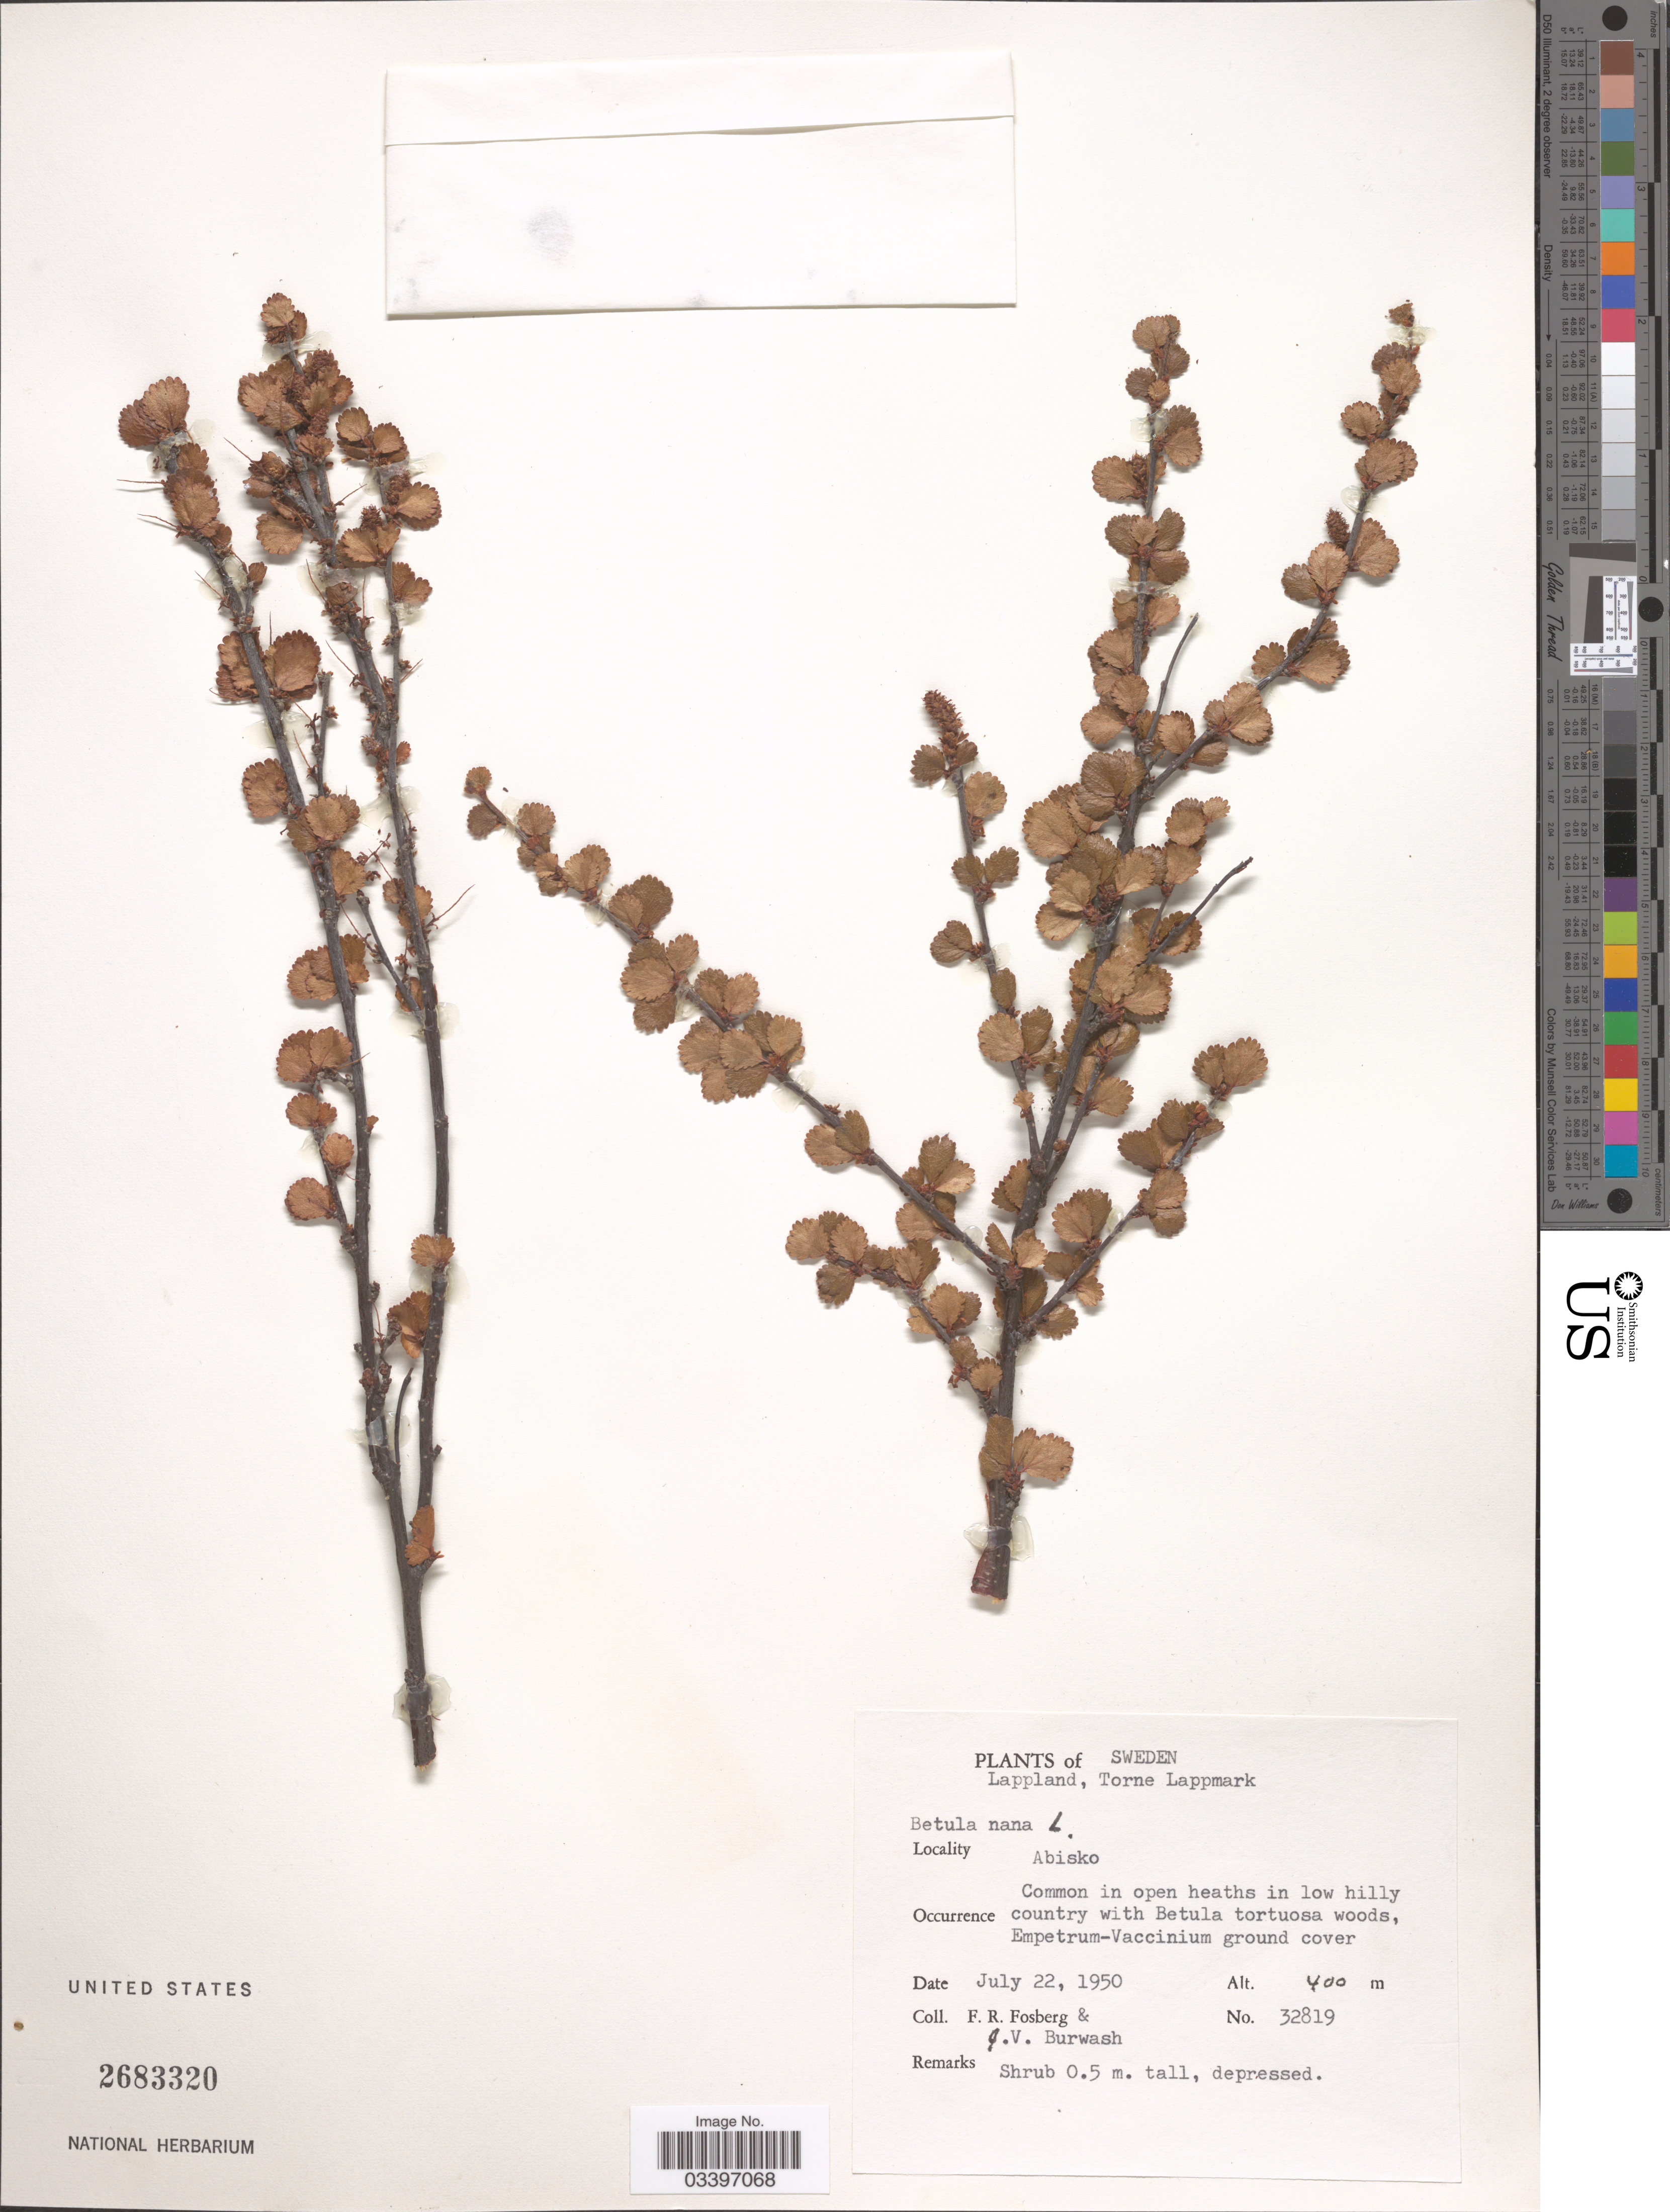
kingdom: Plantae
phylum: Tracheophyta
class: Magnoliopsida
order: Fagales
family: Betulaceae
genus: Betula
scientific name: Betula nana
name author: L.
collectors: F. R. Fosberg & J. Burwash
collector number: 32819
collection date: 1950-07-22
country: Sweden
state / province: Norrbotten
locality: Lappland, Torne Lappmark. Abisko.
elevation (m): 400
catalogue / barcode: US 2683320